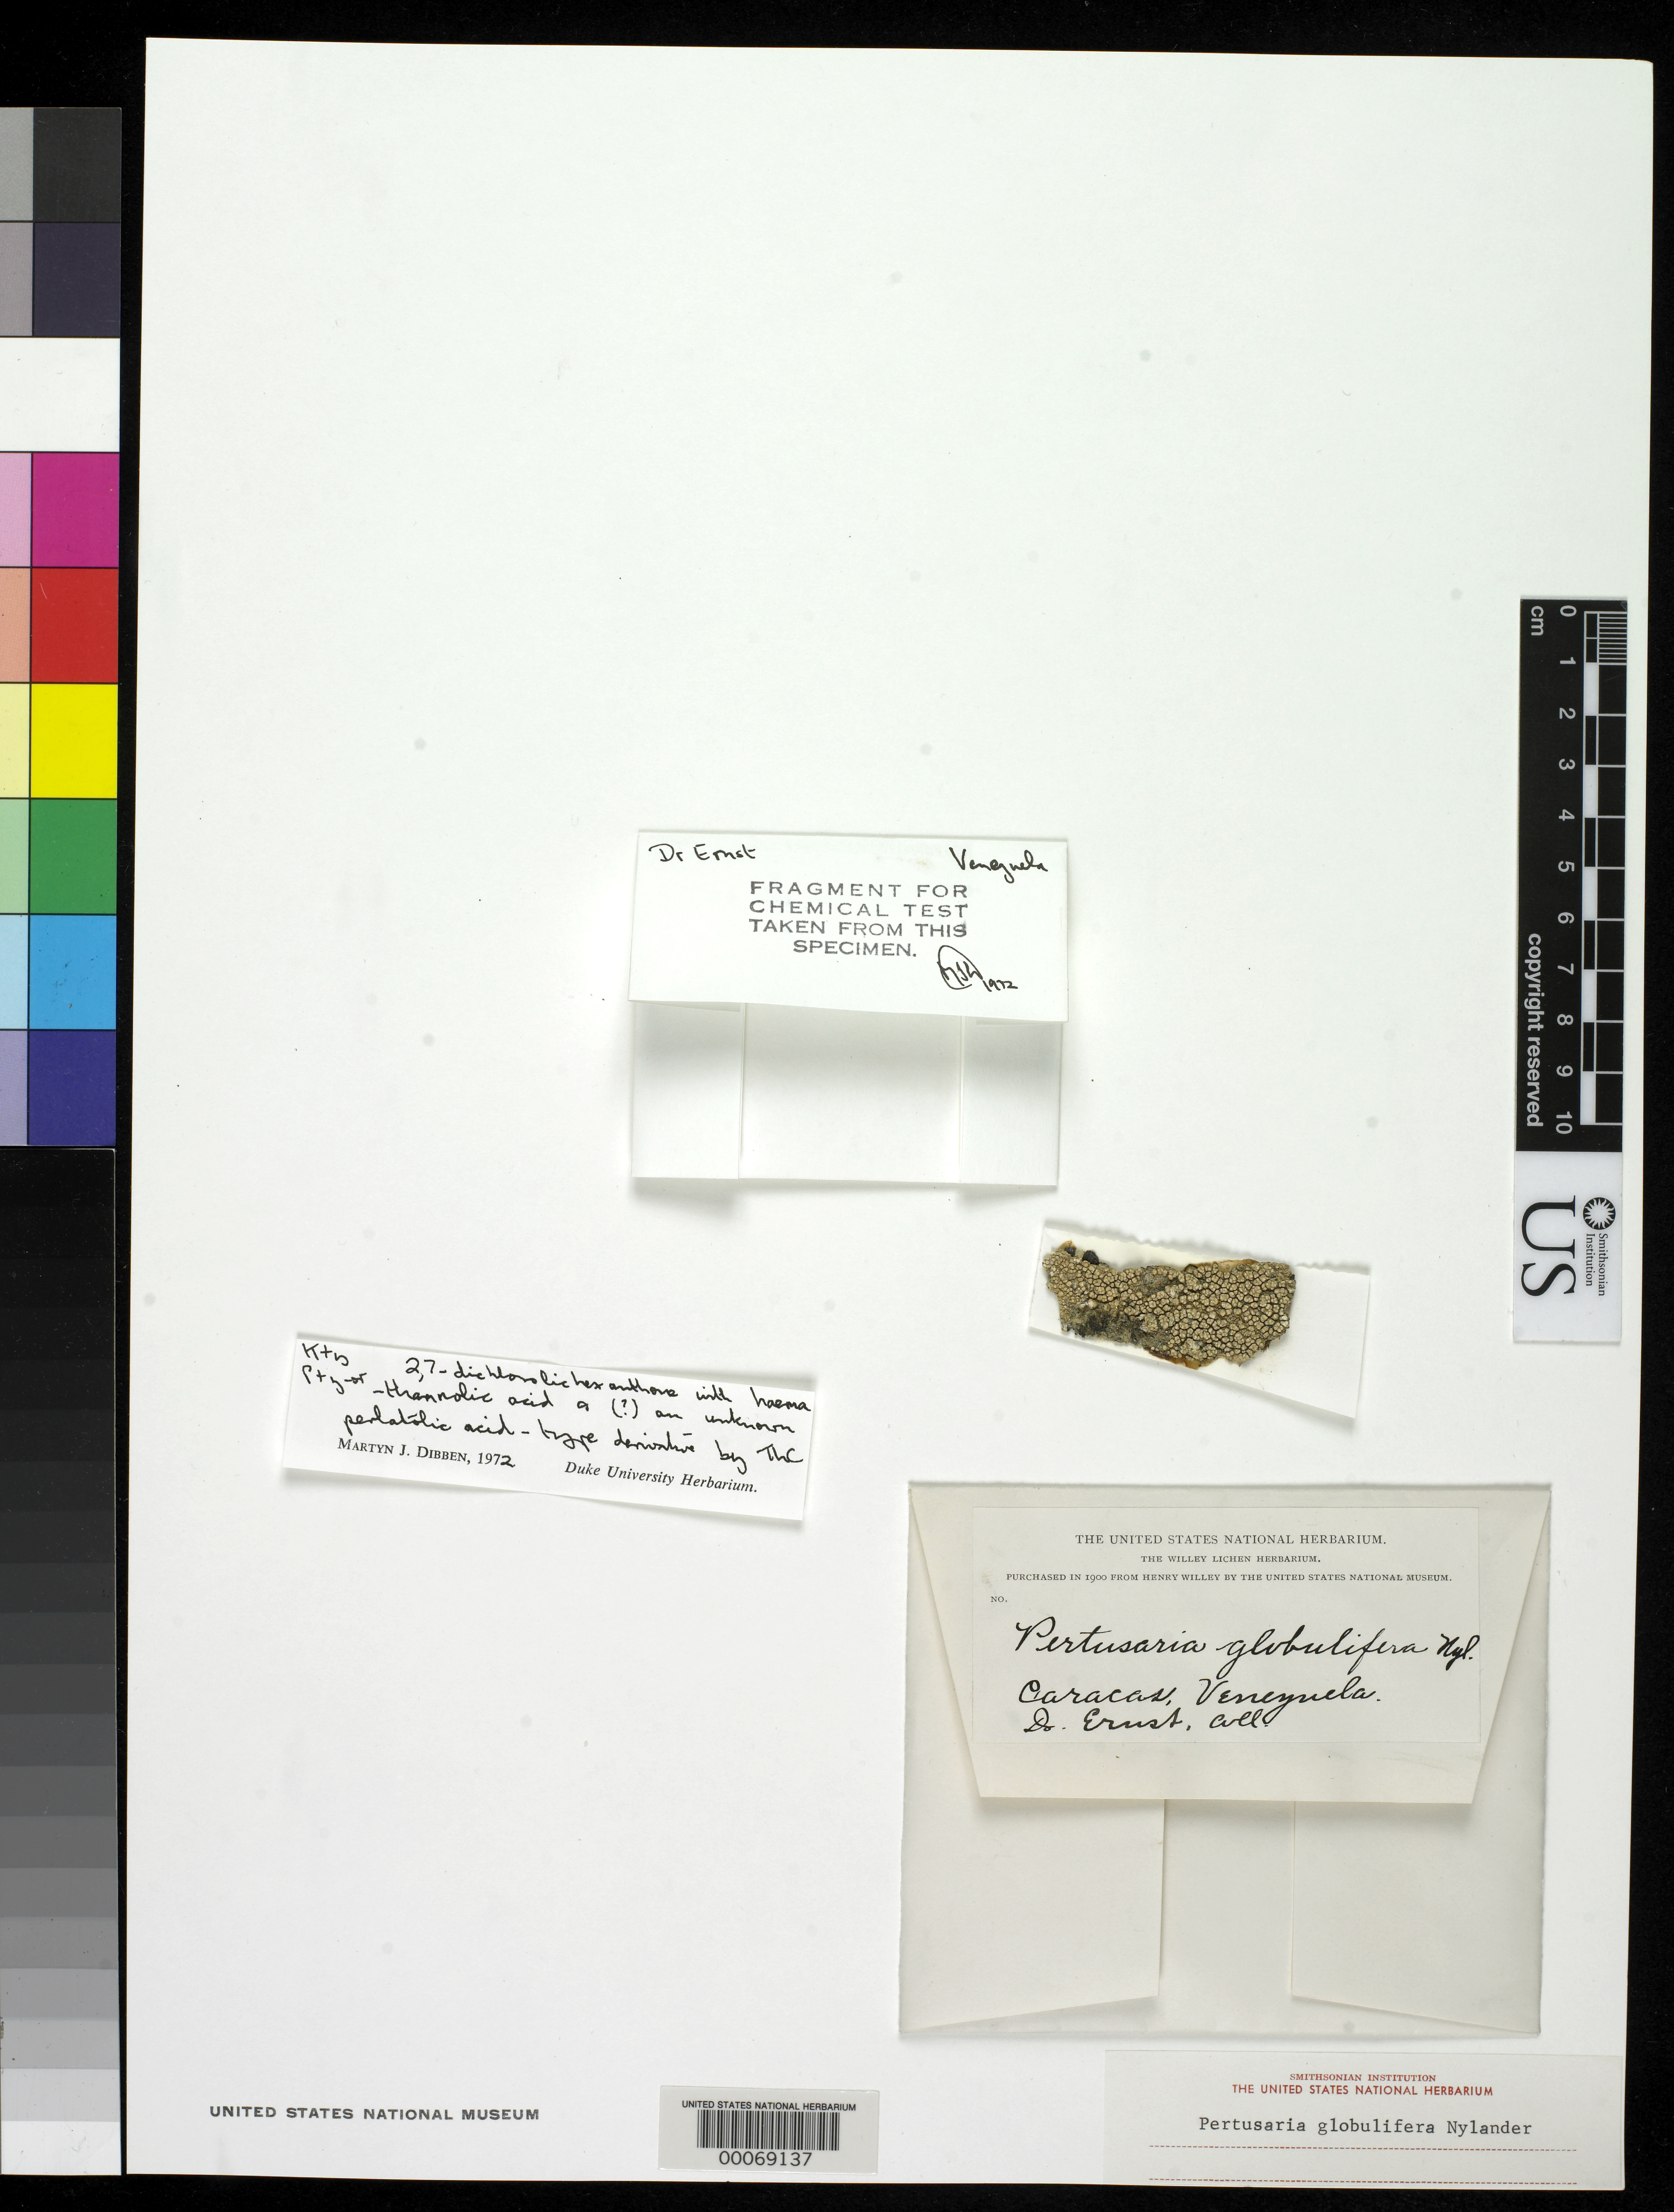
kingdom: Fungi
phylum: Ascomycota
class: Lecanoromycetes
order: Pertusariales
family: Pertusariaceae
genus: Pertusaria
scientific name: Pertusaria globulifera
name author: Nyl.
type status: Type Collection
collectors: A. Ernst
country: Venezuela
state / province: Distrito Federal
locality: Caracas.